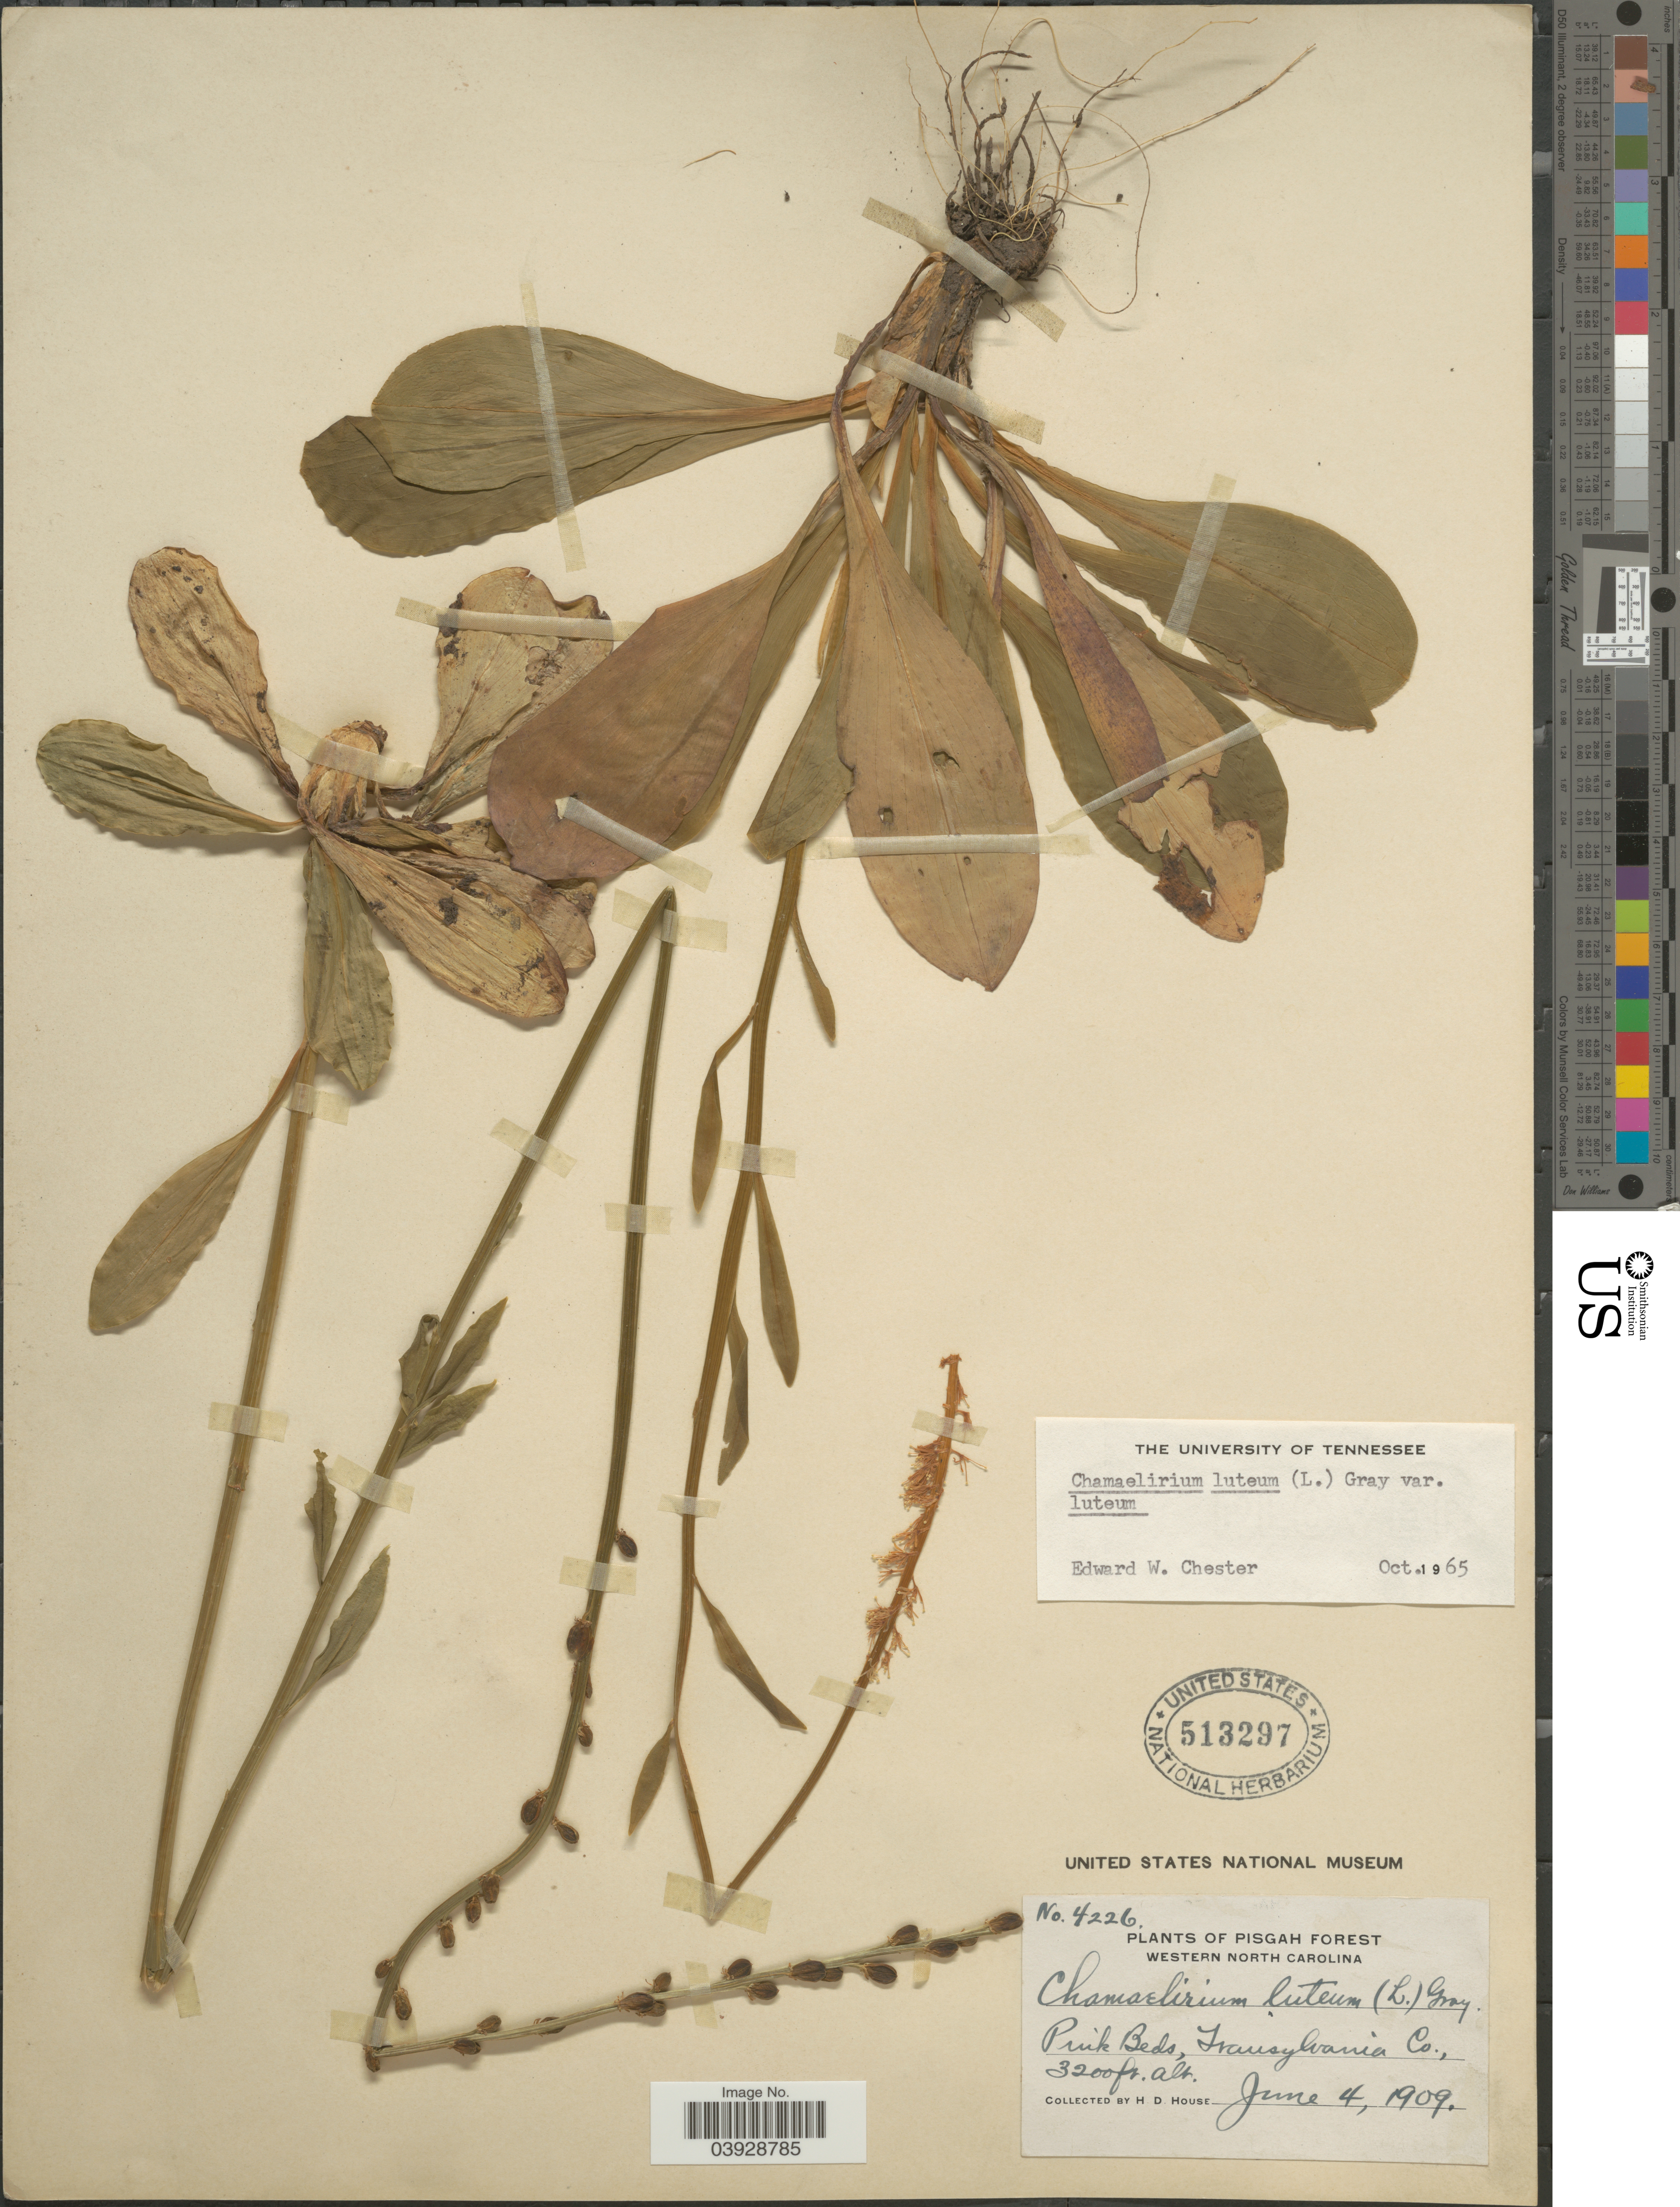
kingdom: Plantae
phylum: Tracheophyta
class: Liliopsida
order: Liliales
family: Melanthiaceae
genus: Chamaelirium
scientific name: Chamaelirium luteum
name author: (L.) A. Gray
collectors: H. D. House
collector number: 4226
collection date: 1909-06-04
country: United States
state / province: North Carolina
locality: Pisgah Forest. Western North Carolina. Pink Beds, Transylvania Co.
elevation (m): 975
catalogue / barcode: US 513297